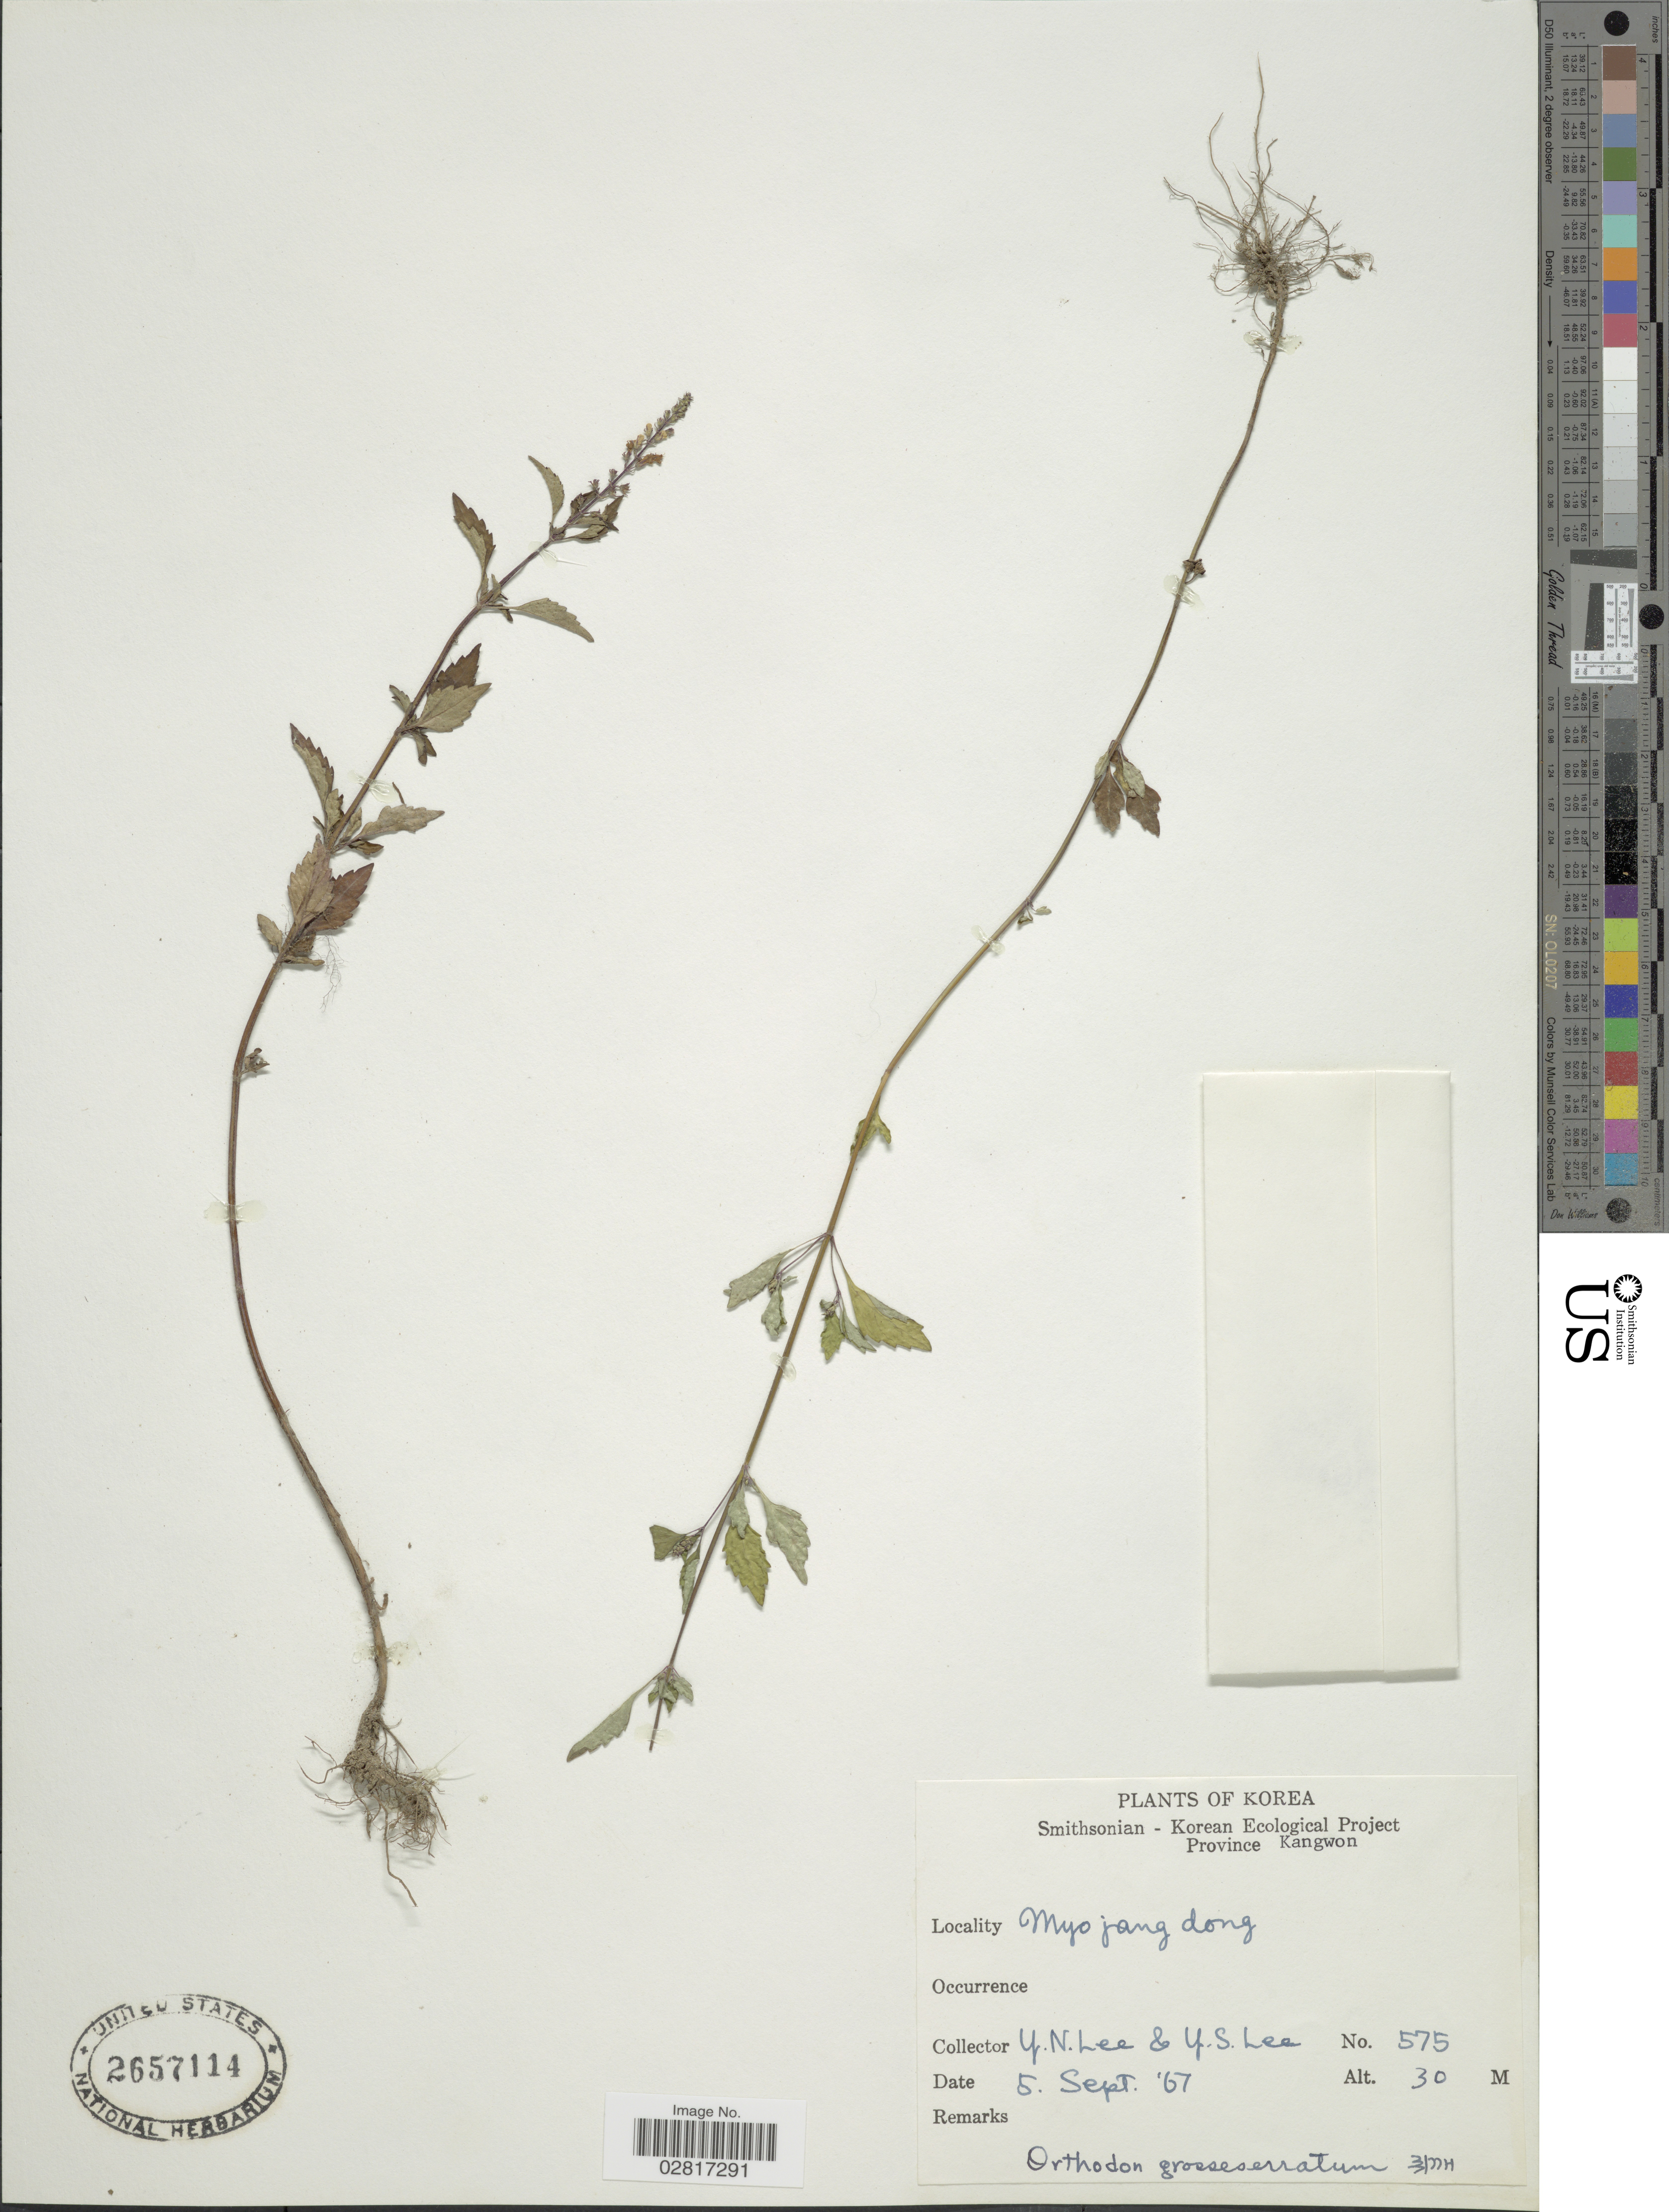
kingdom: Plantae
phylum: Tracheophyta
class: Magnoliopsida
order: Lamiales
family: Lamiaceae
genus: Mosla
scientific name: Mosla dianthera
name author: (Roxb.) Maxim.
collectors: Y. N. Lee & Y. S. Lee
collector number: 575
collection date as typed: Transcribed d/m/y: 5/9/67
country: North Korea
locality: Province Kangwon. Myojang dong.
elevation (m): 30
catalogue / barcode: US 2657114